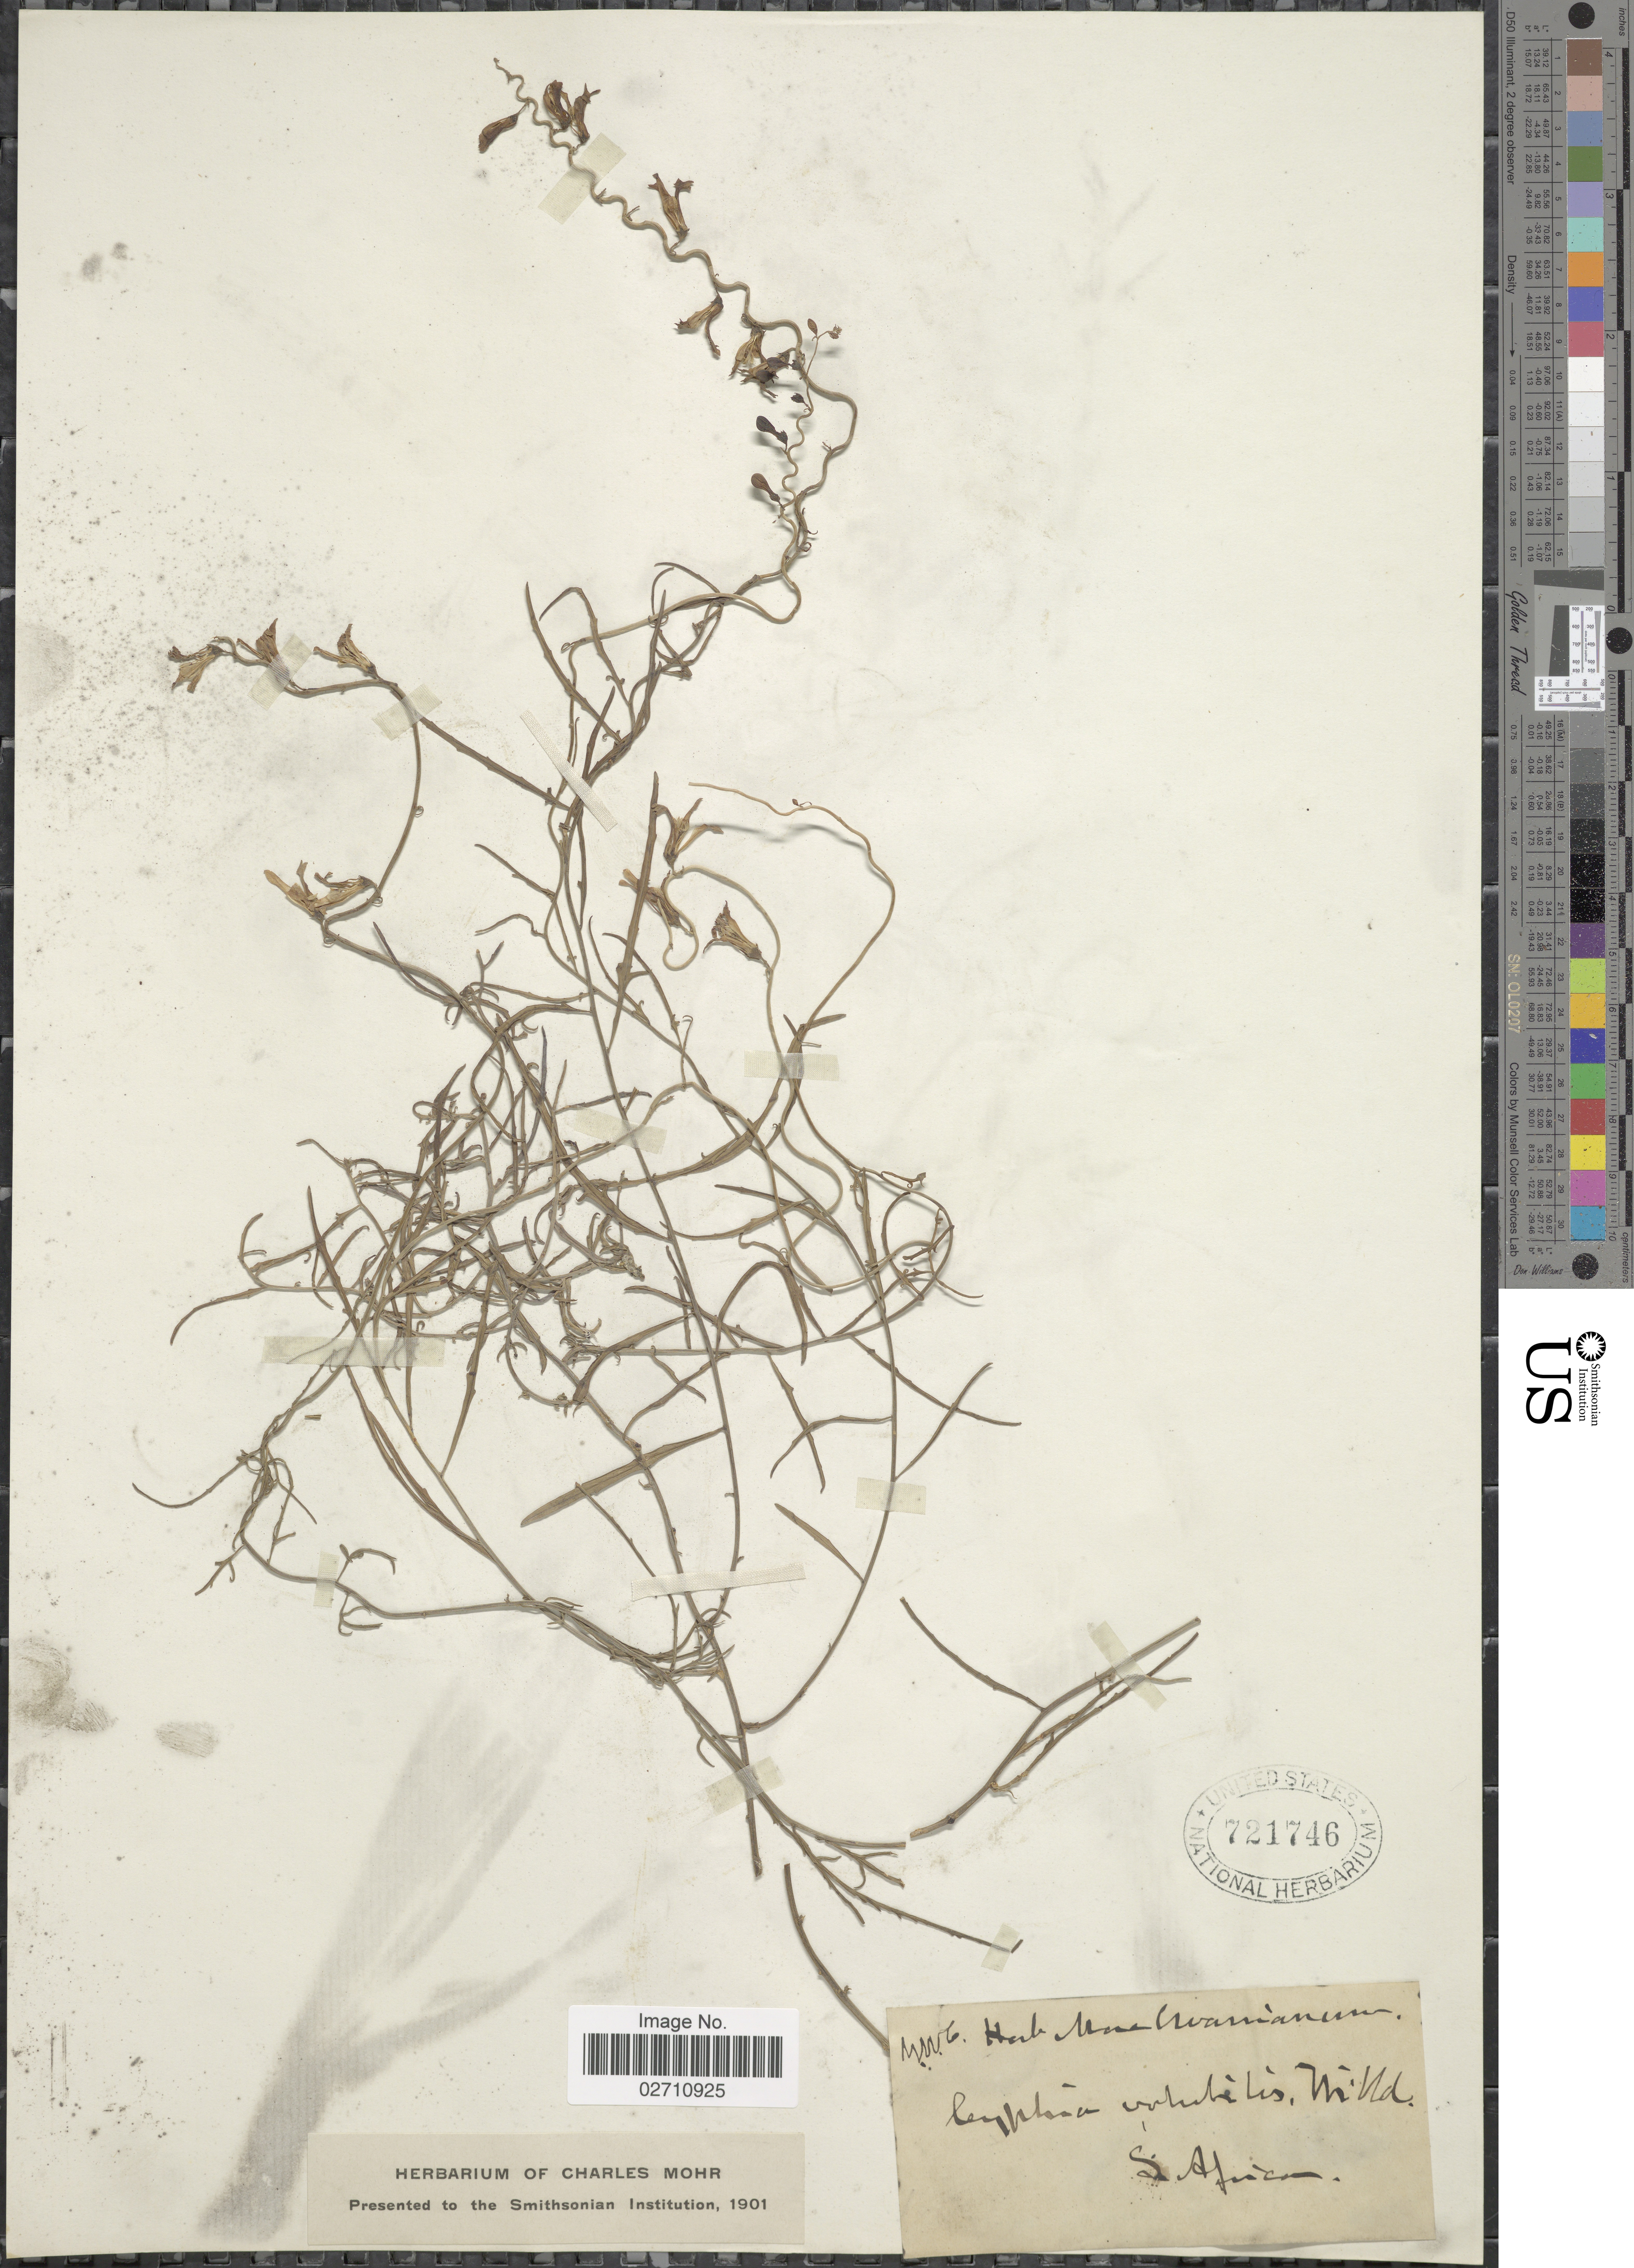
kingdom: Plantae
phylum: Tracheophyta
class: Magnoliopsida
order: Asterales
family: Campanulaceae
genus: Cyphia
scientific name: Cyphia volubilis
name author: (Burm. f.) Willd.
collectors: ex herb. Charles Mohr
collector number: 4006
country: South Africa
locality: S. Africa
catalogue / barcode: US 721746